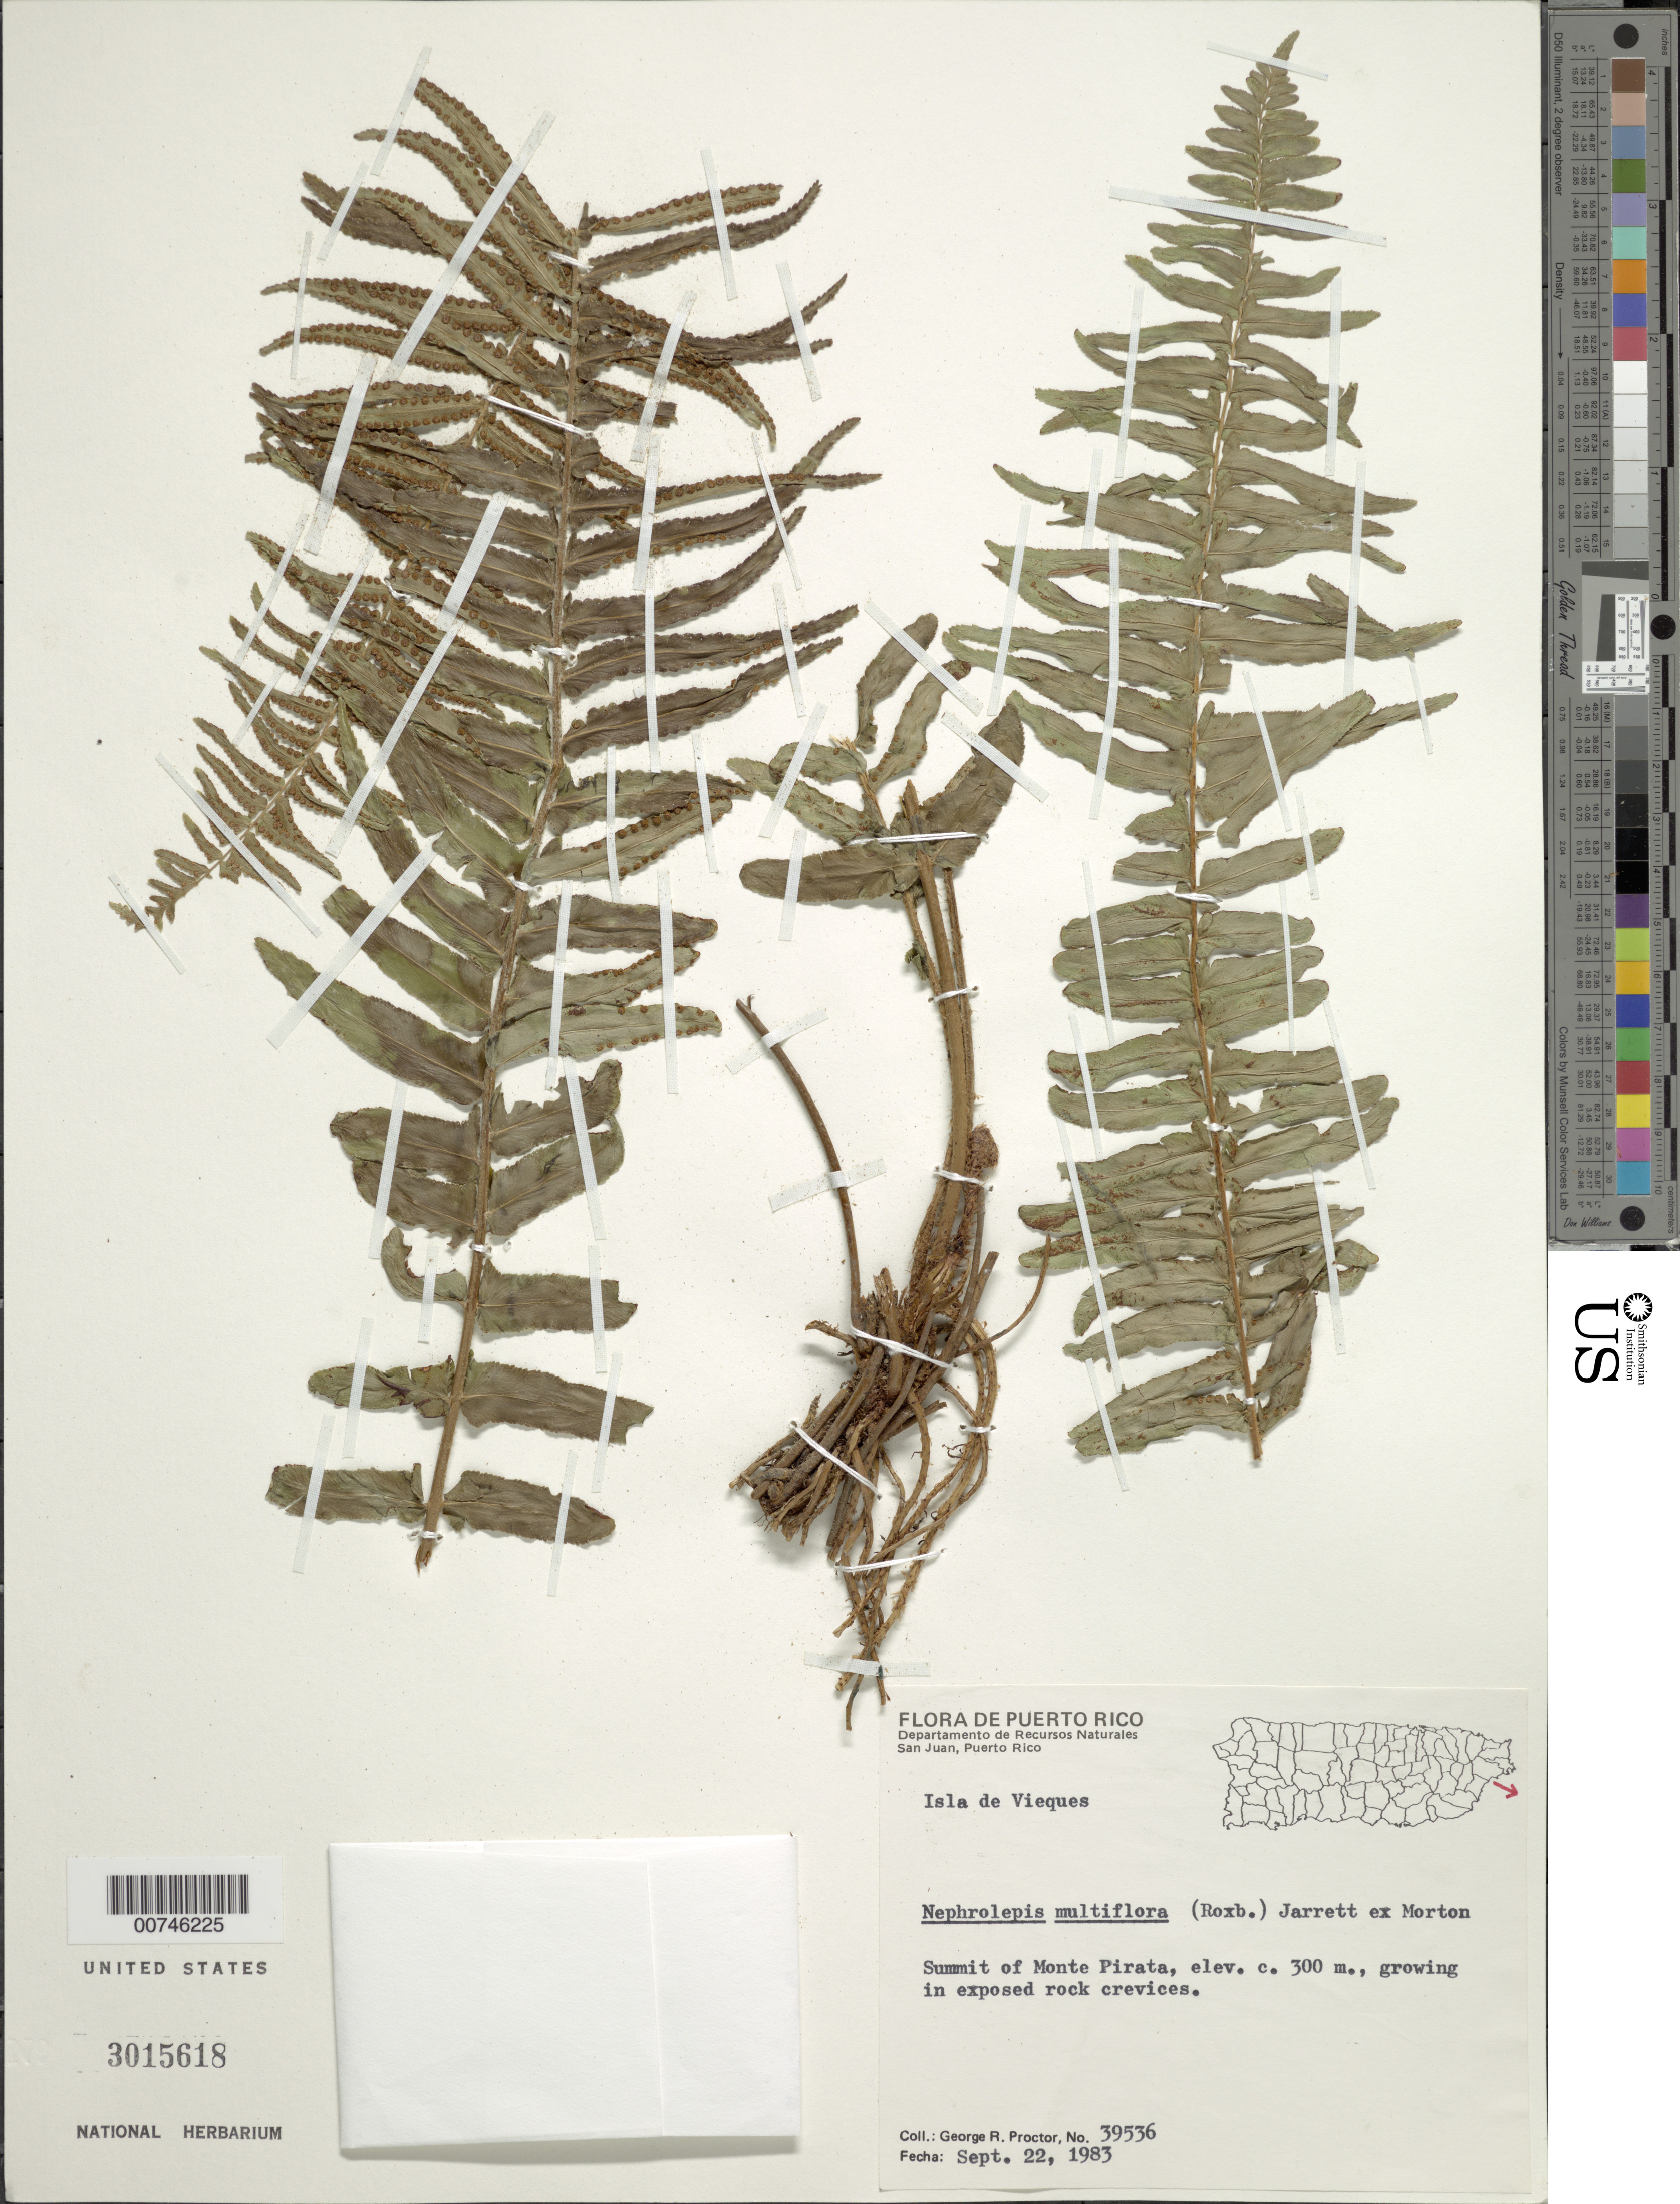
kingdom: Plantae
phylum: Tracheophyta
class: Polypodiopsida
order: Polypodiales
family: Nephrolepidaceae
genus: Nephrolepis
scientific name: Nephrolepis multiflora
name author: (Roxb.) F.M. Jarrett ex C.V. Morton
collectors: G. R. Proctor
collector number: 39536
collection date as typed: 22 Sep 1983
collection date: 1983-09-22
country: Puerto Rico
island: Vieques I.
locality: Summit of Monte Pirata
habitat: Growing in exposed rock crevices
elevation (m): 300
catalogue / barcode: US 3015618